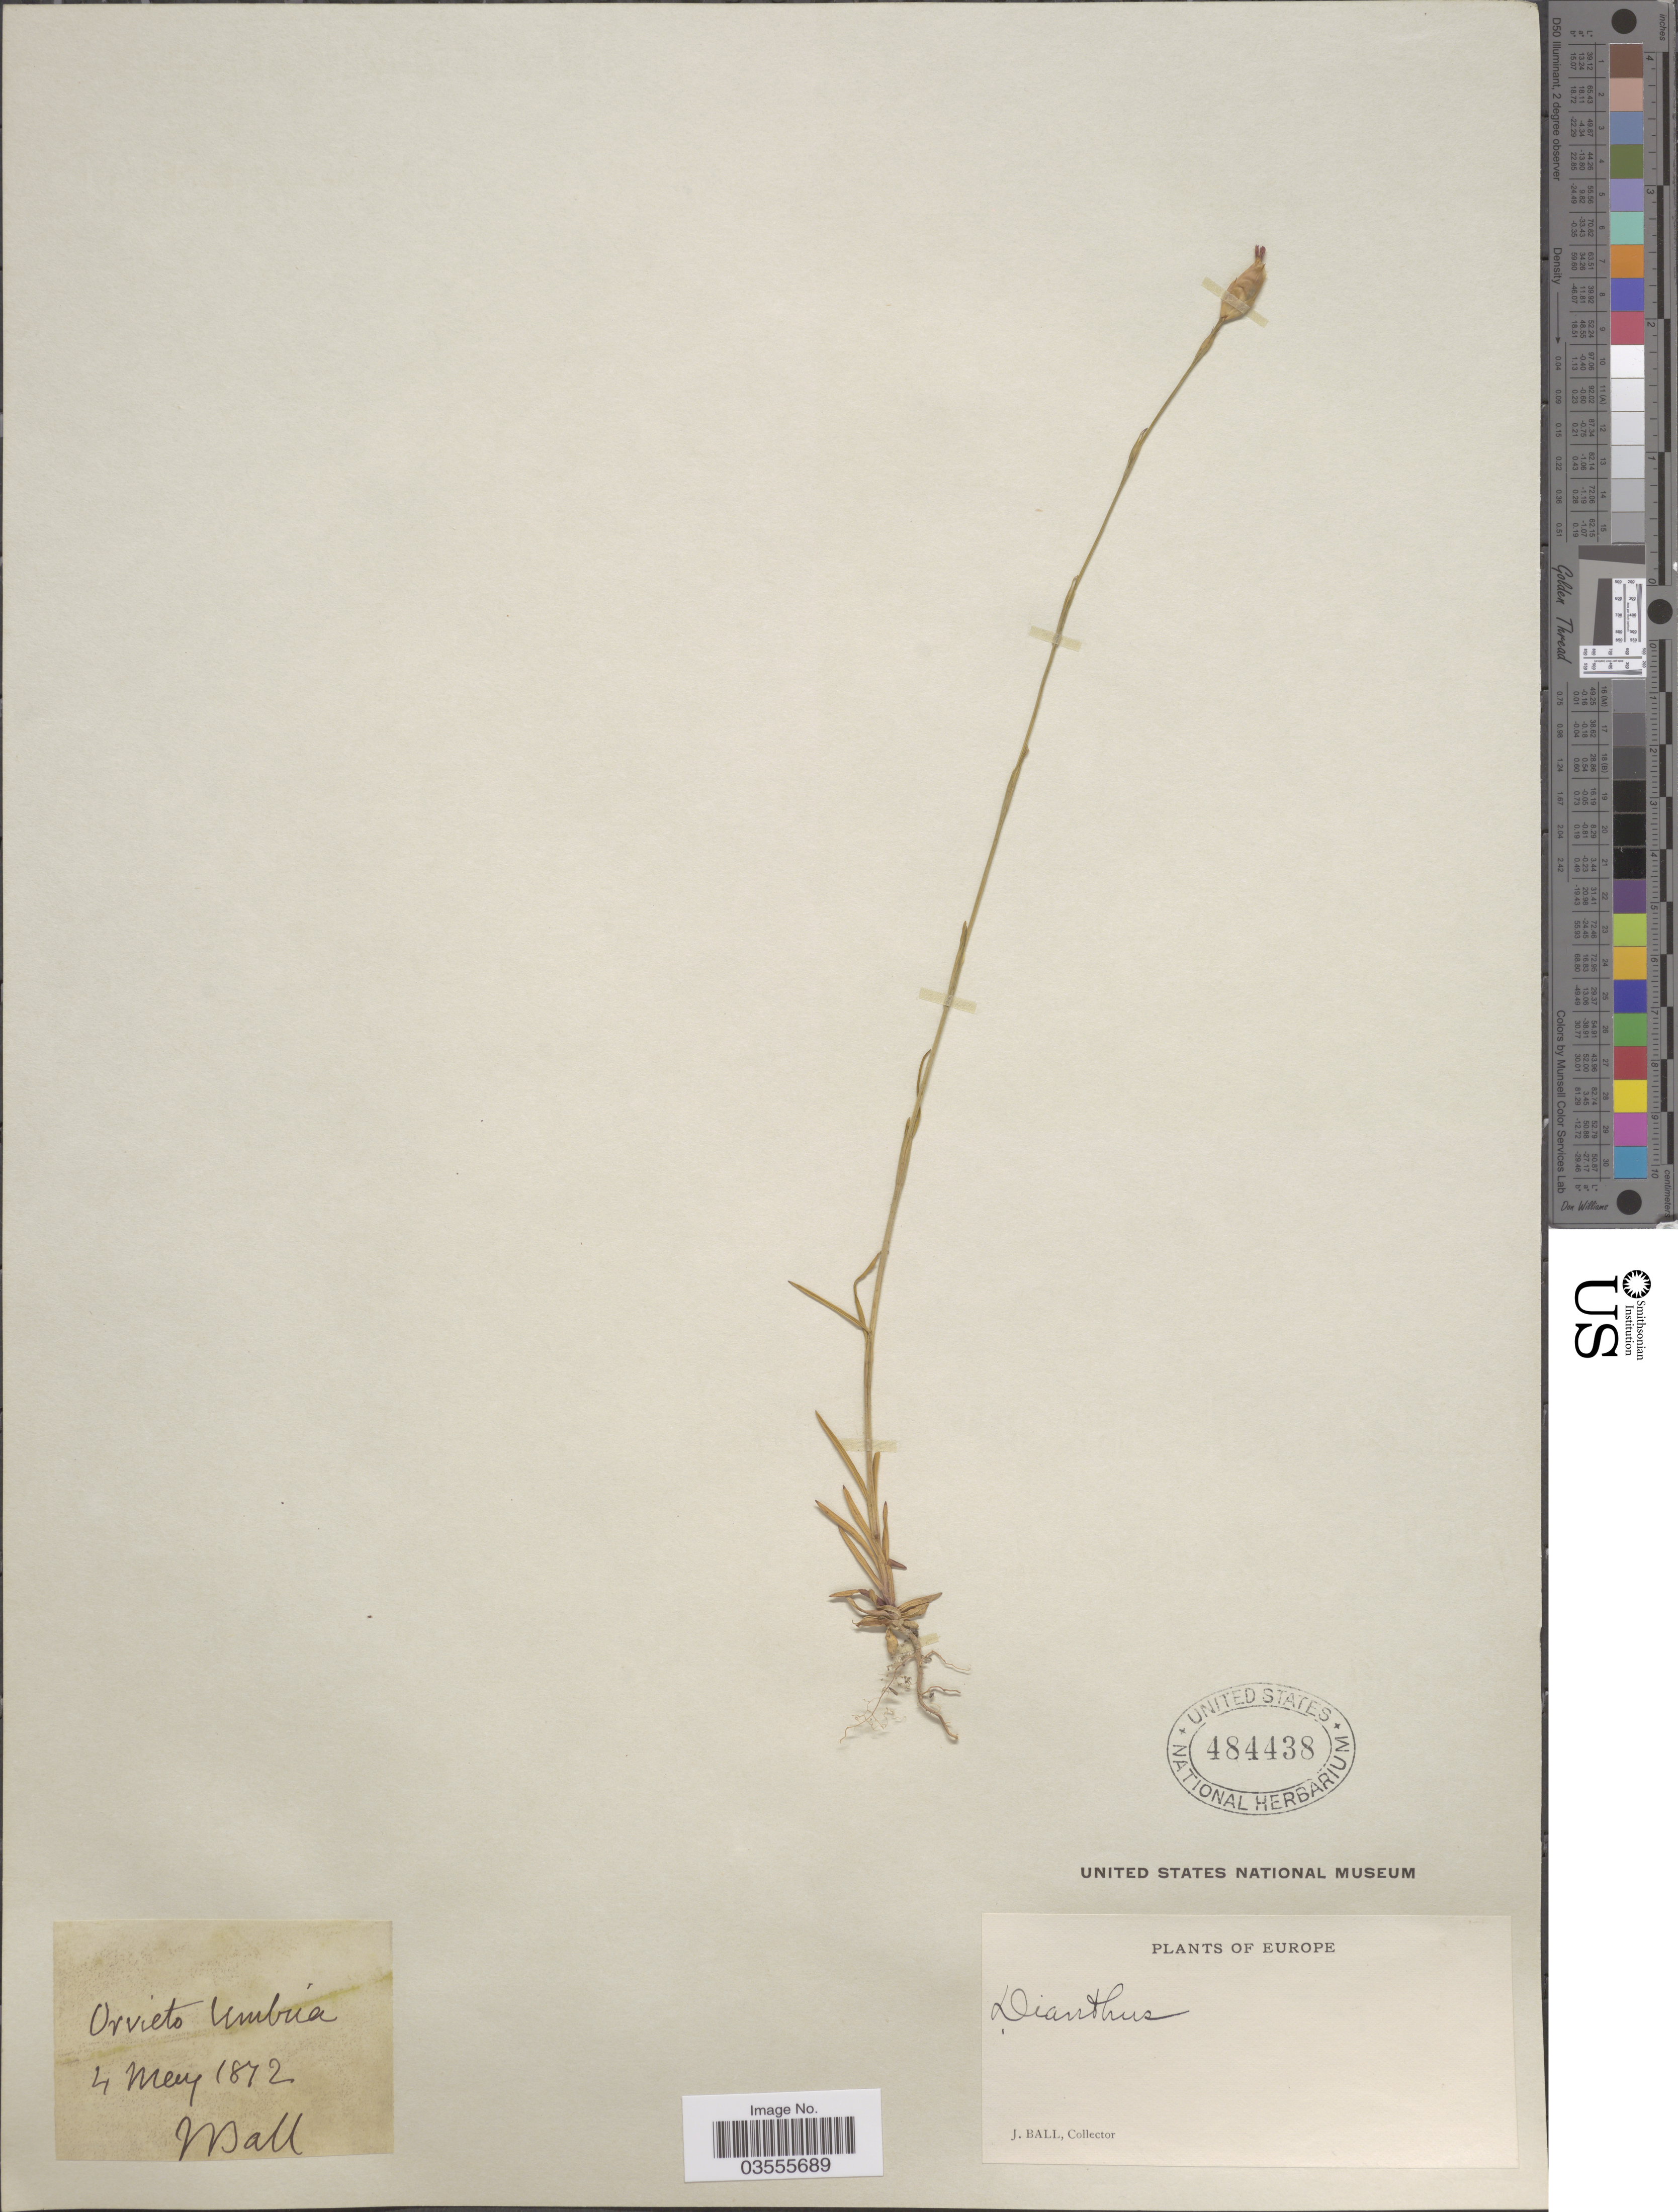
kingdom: Plantae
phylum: Tracheophyta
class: Magnoliopsida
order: Caryophyllales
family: Caryophyllaceae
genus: Petrorhagia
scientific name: Petrorhagia dubia subsp. dubia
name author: (Raf.) López & Romo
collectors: J. Ball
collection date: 1872-05-04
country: Italy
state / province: Umbria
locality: Orvieto.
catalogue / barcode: US 484438